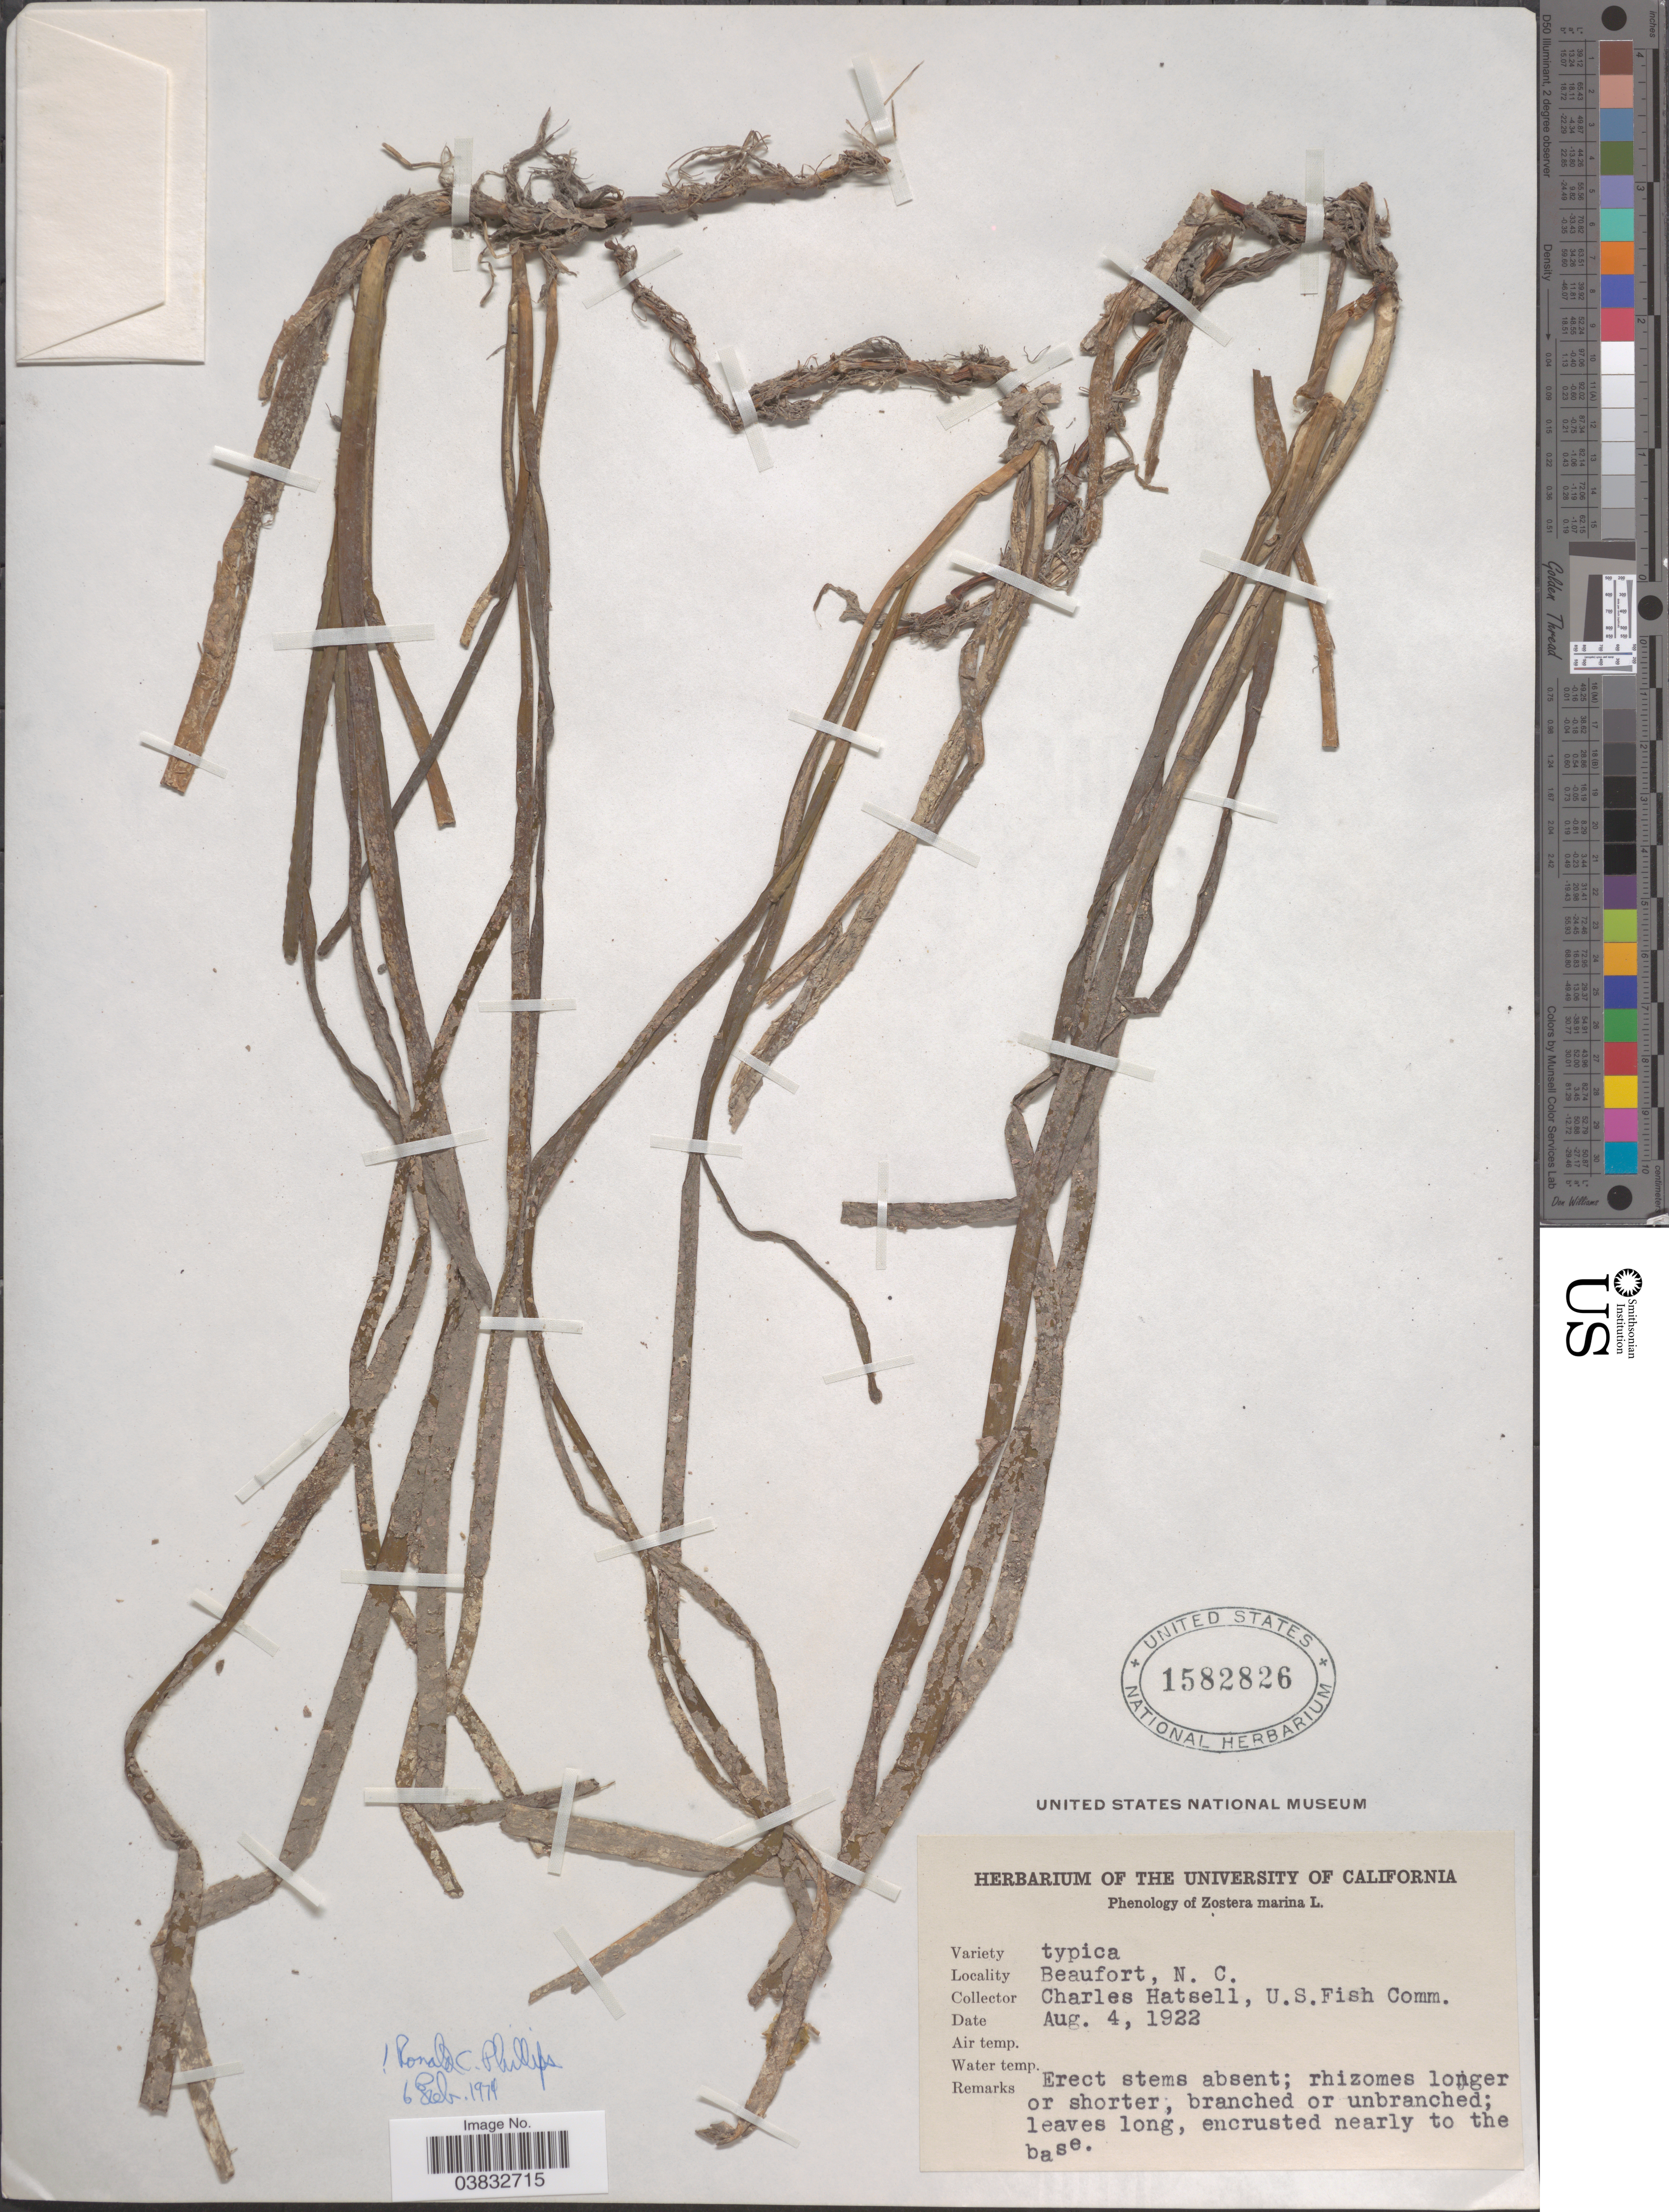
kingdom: Plantae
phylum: Tracheophyta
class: Liliopsida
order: Alismatales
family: Zosteraceae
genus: Zostera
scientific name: Zostera marina var. marina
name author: L.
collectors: C. Hatsell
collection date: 1922-08-04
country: United States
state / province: North Carolina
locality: Beaufort.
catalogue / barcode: US 1582826